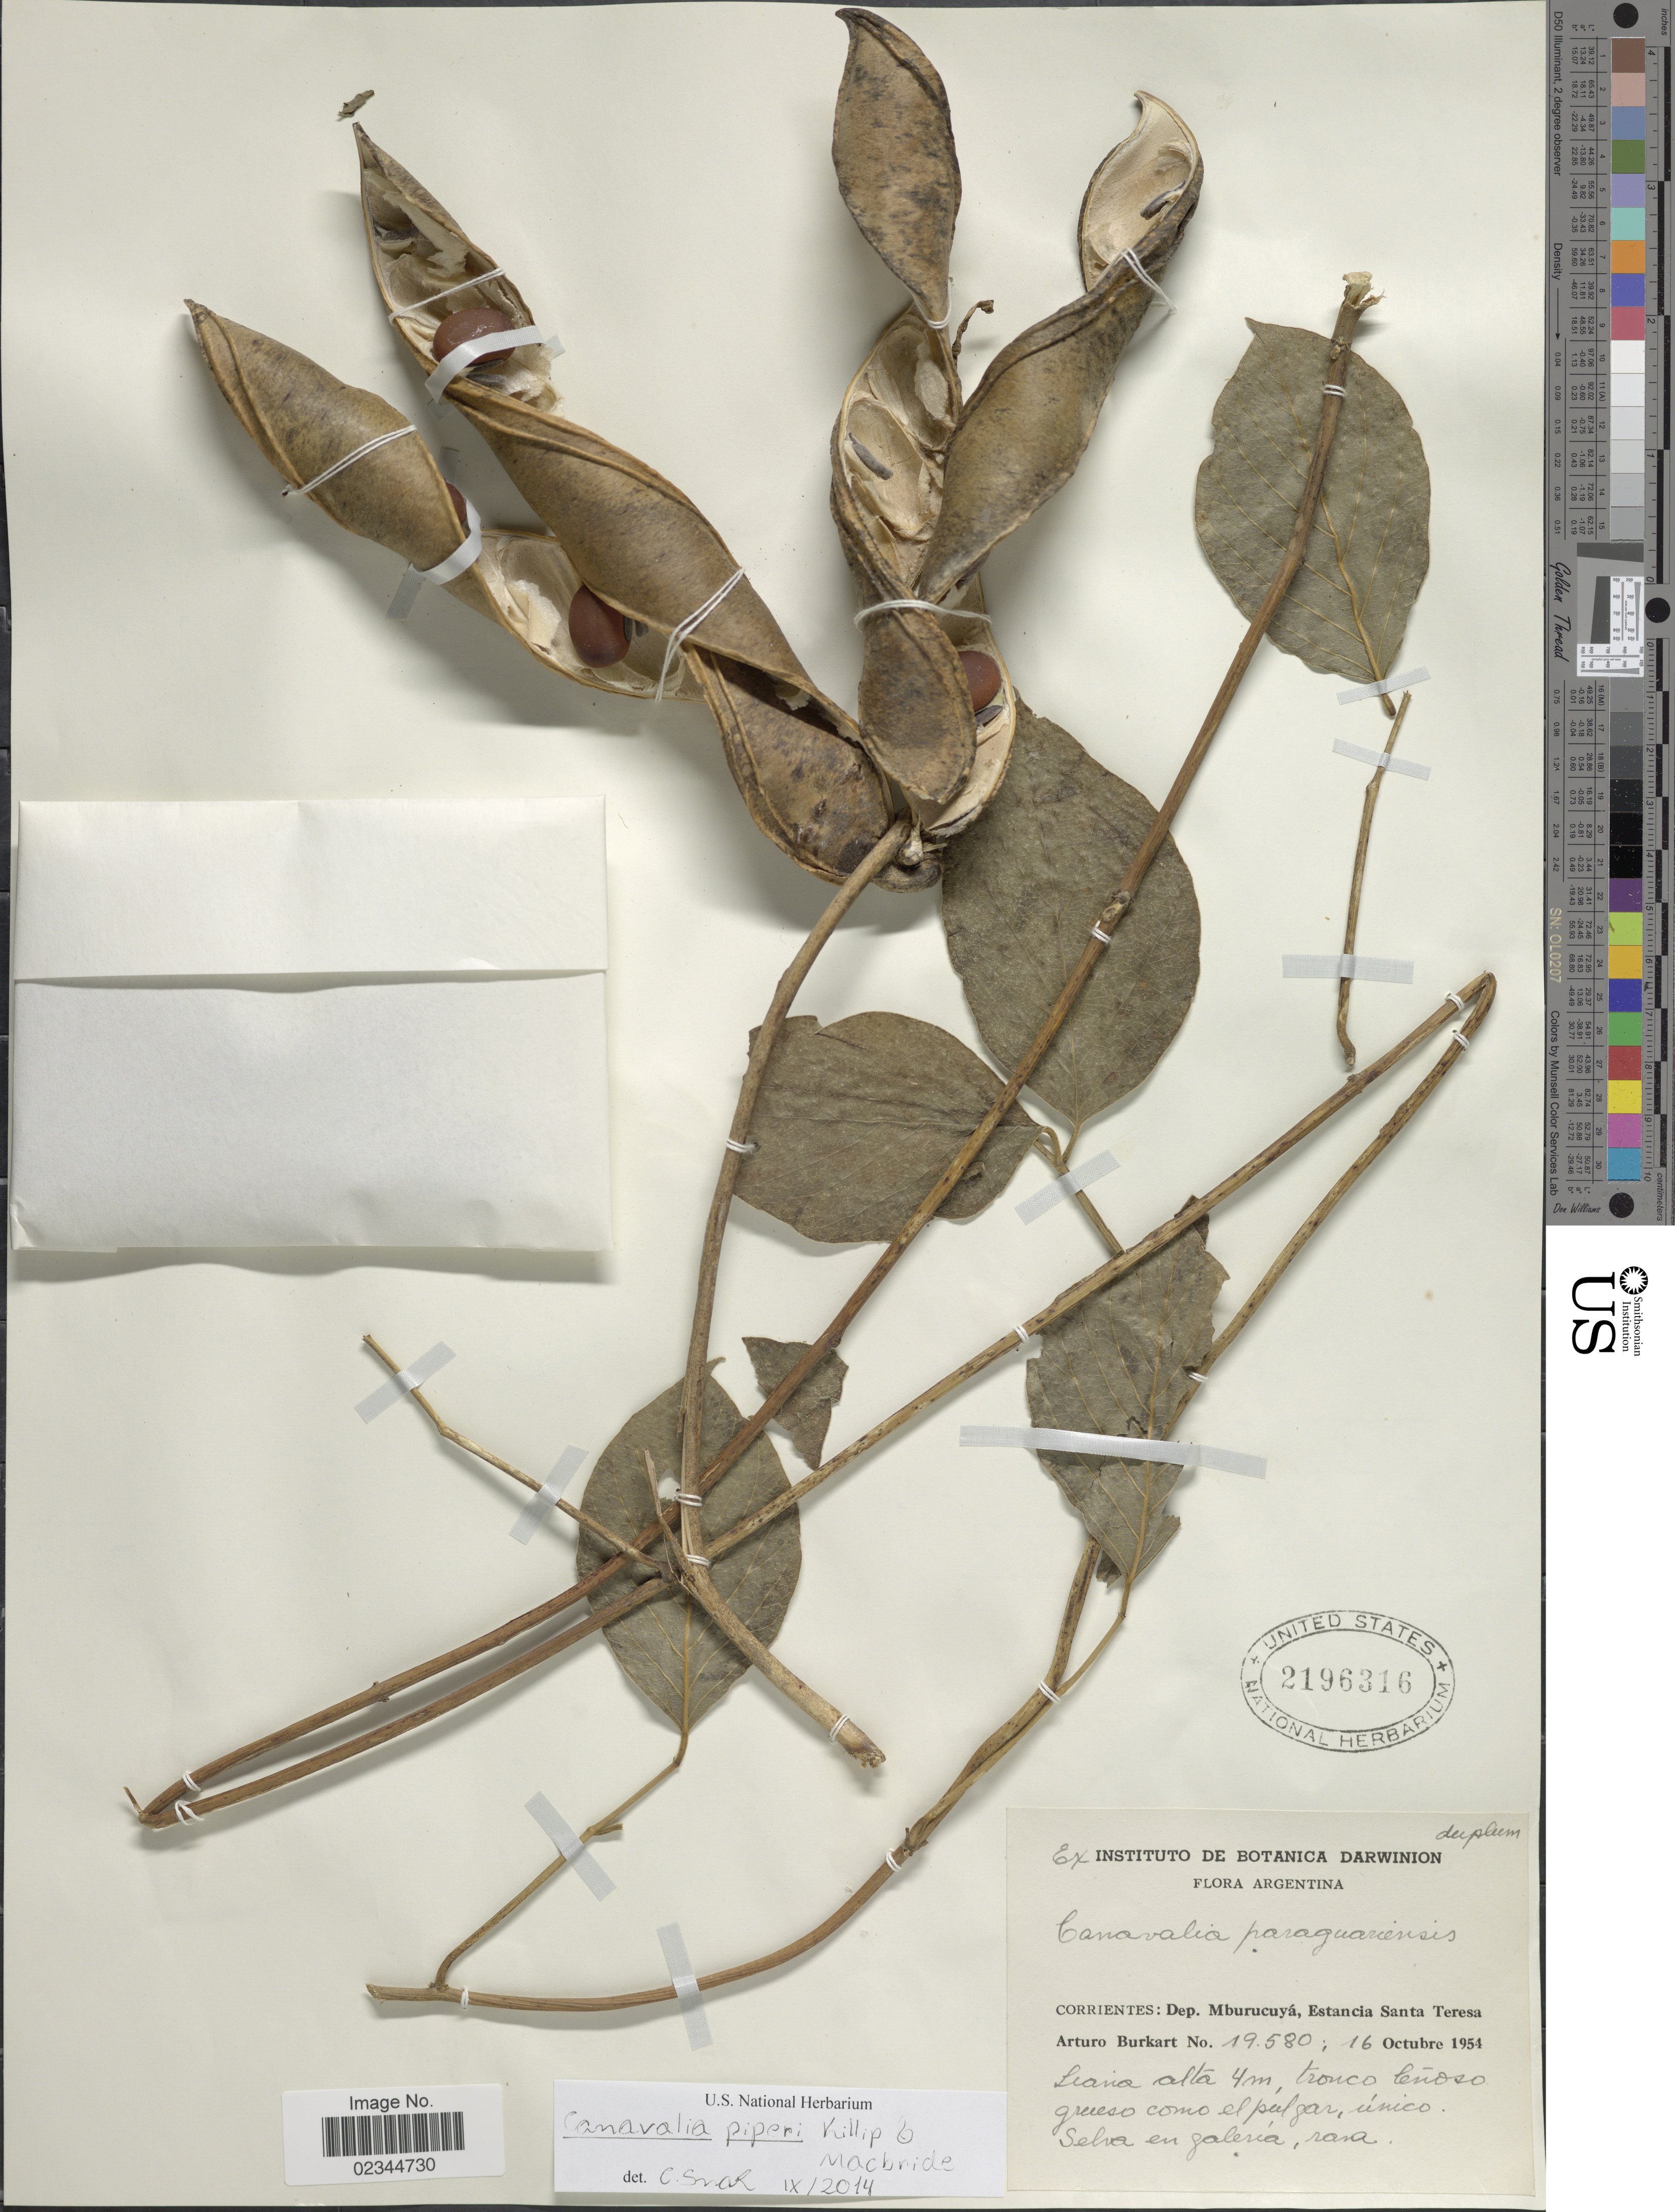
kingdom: Plantae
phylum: Tracheophyta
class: Magnoliopsida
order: Fabales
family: Fabaceae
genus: Canavalia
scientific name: Canavalia piperi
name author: Killip & J.F. Macbr.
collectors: A. E. Burkart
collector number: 19580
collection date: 1954-10-16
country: Argentina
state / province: Corrientes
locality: Dep. Mburucuya, Estancia Santa Teresa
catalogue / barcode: US 2196316